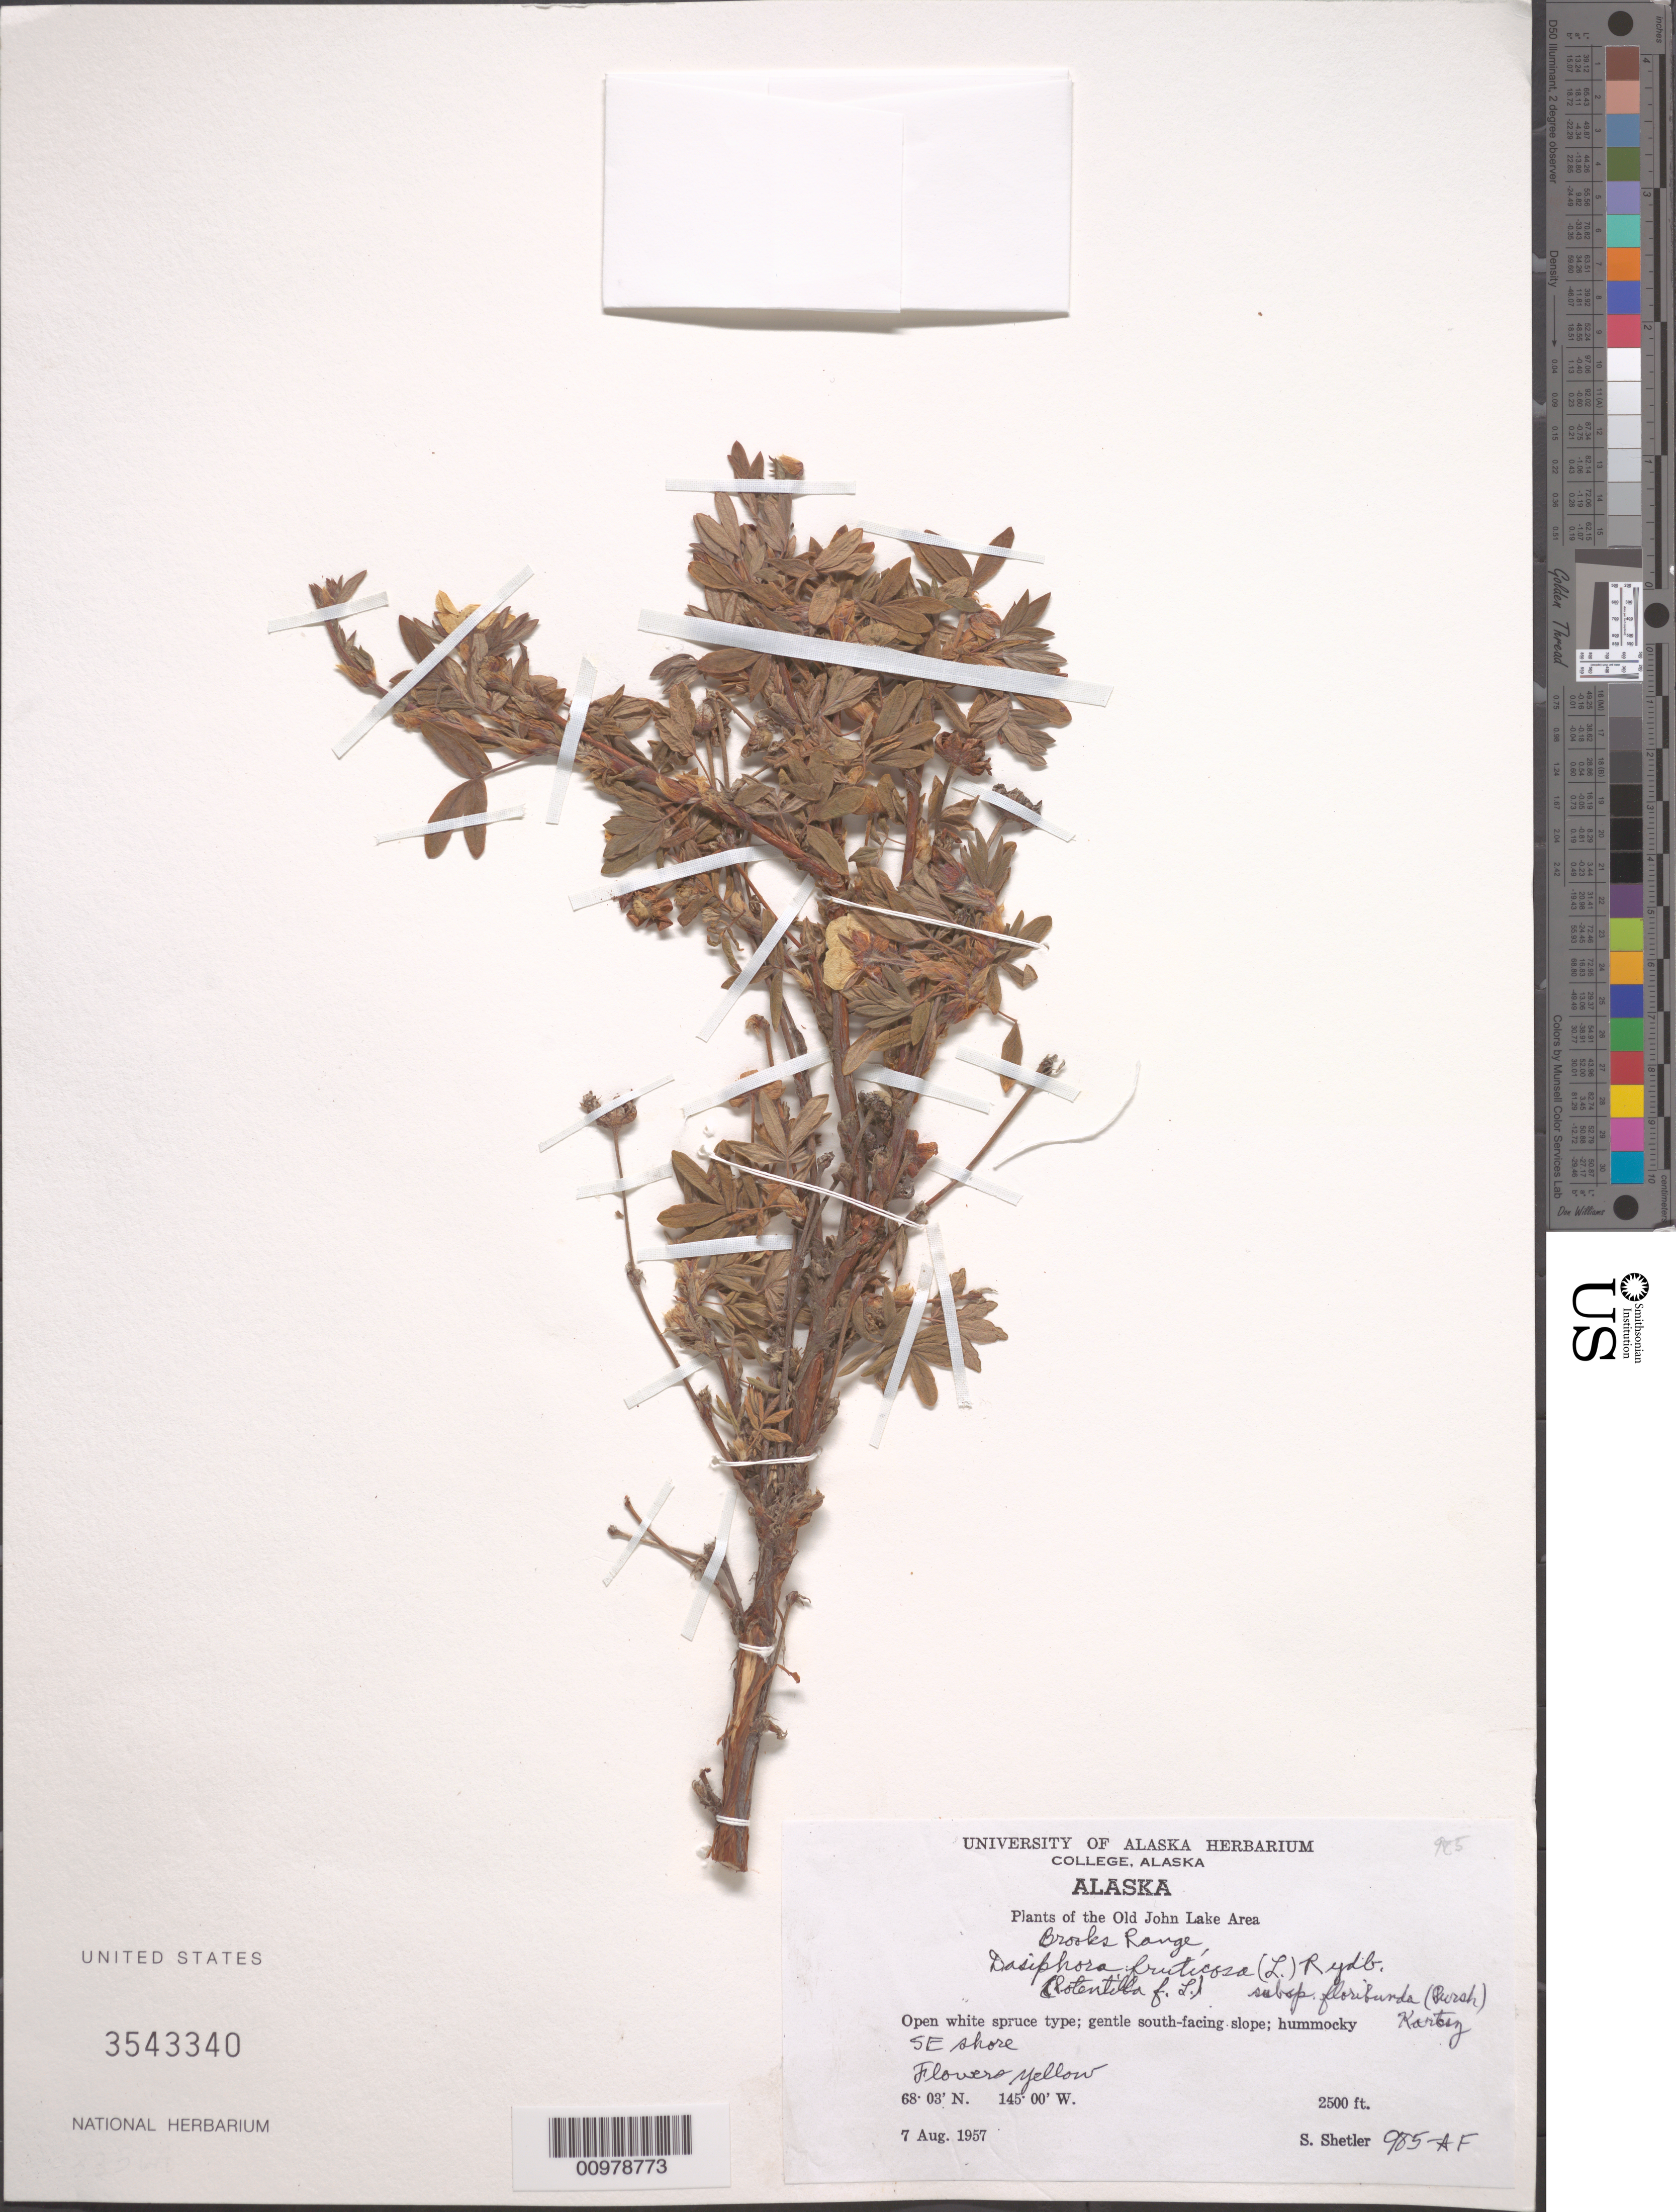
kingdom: Plantae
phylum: Tracheophyta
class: Magnoliopsida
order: Rosales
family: Rosaceae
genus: Dasiphora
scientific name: Dasiphora fruticosa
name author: (L.) Rydb.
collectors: S. Shetler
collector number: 985-AF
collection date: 1957-08-07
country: United States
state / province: Alaska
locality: The Old John Lake Area. Brooks Range. SE shore.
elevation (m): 762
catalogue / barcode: US 3543340